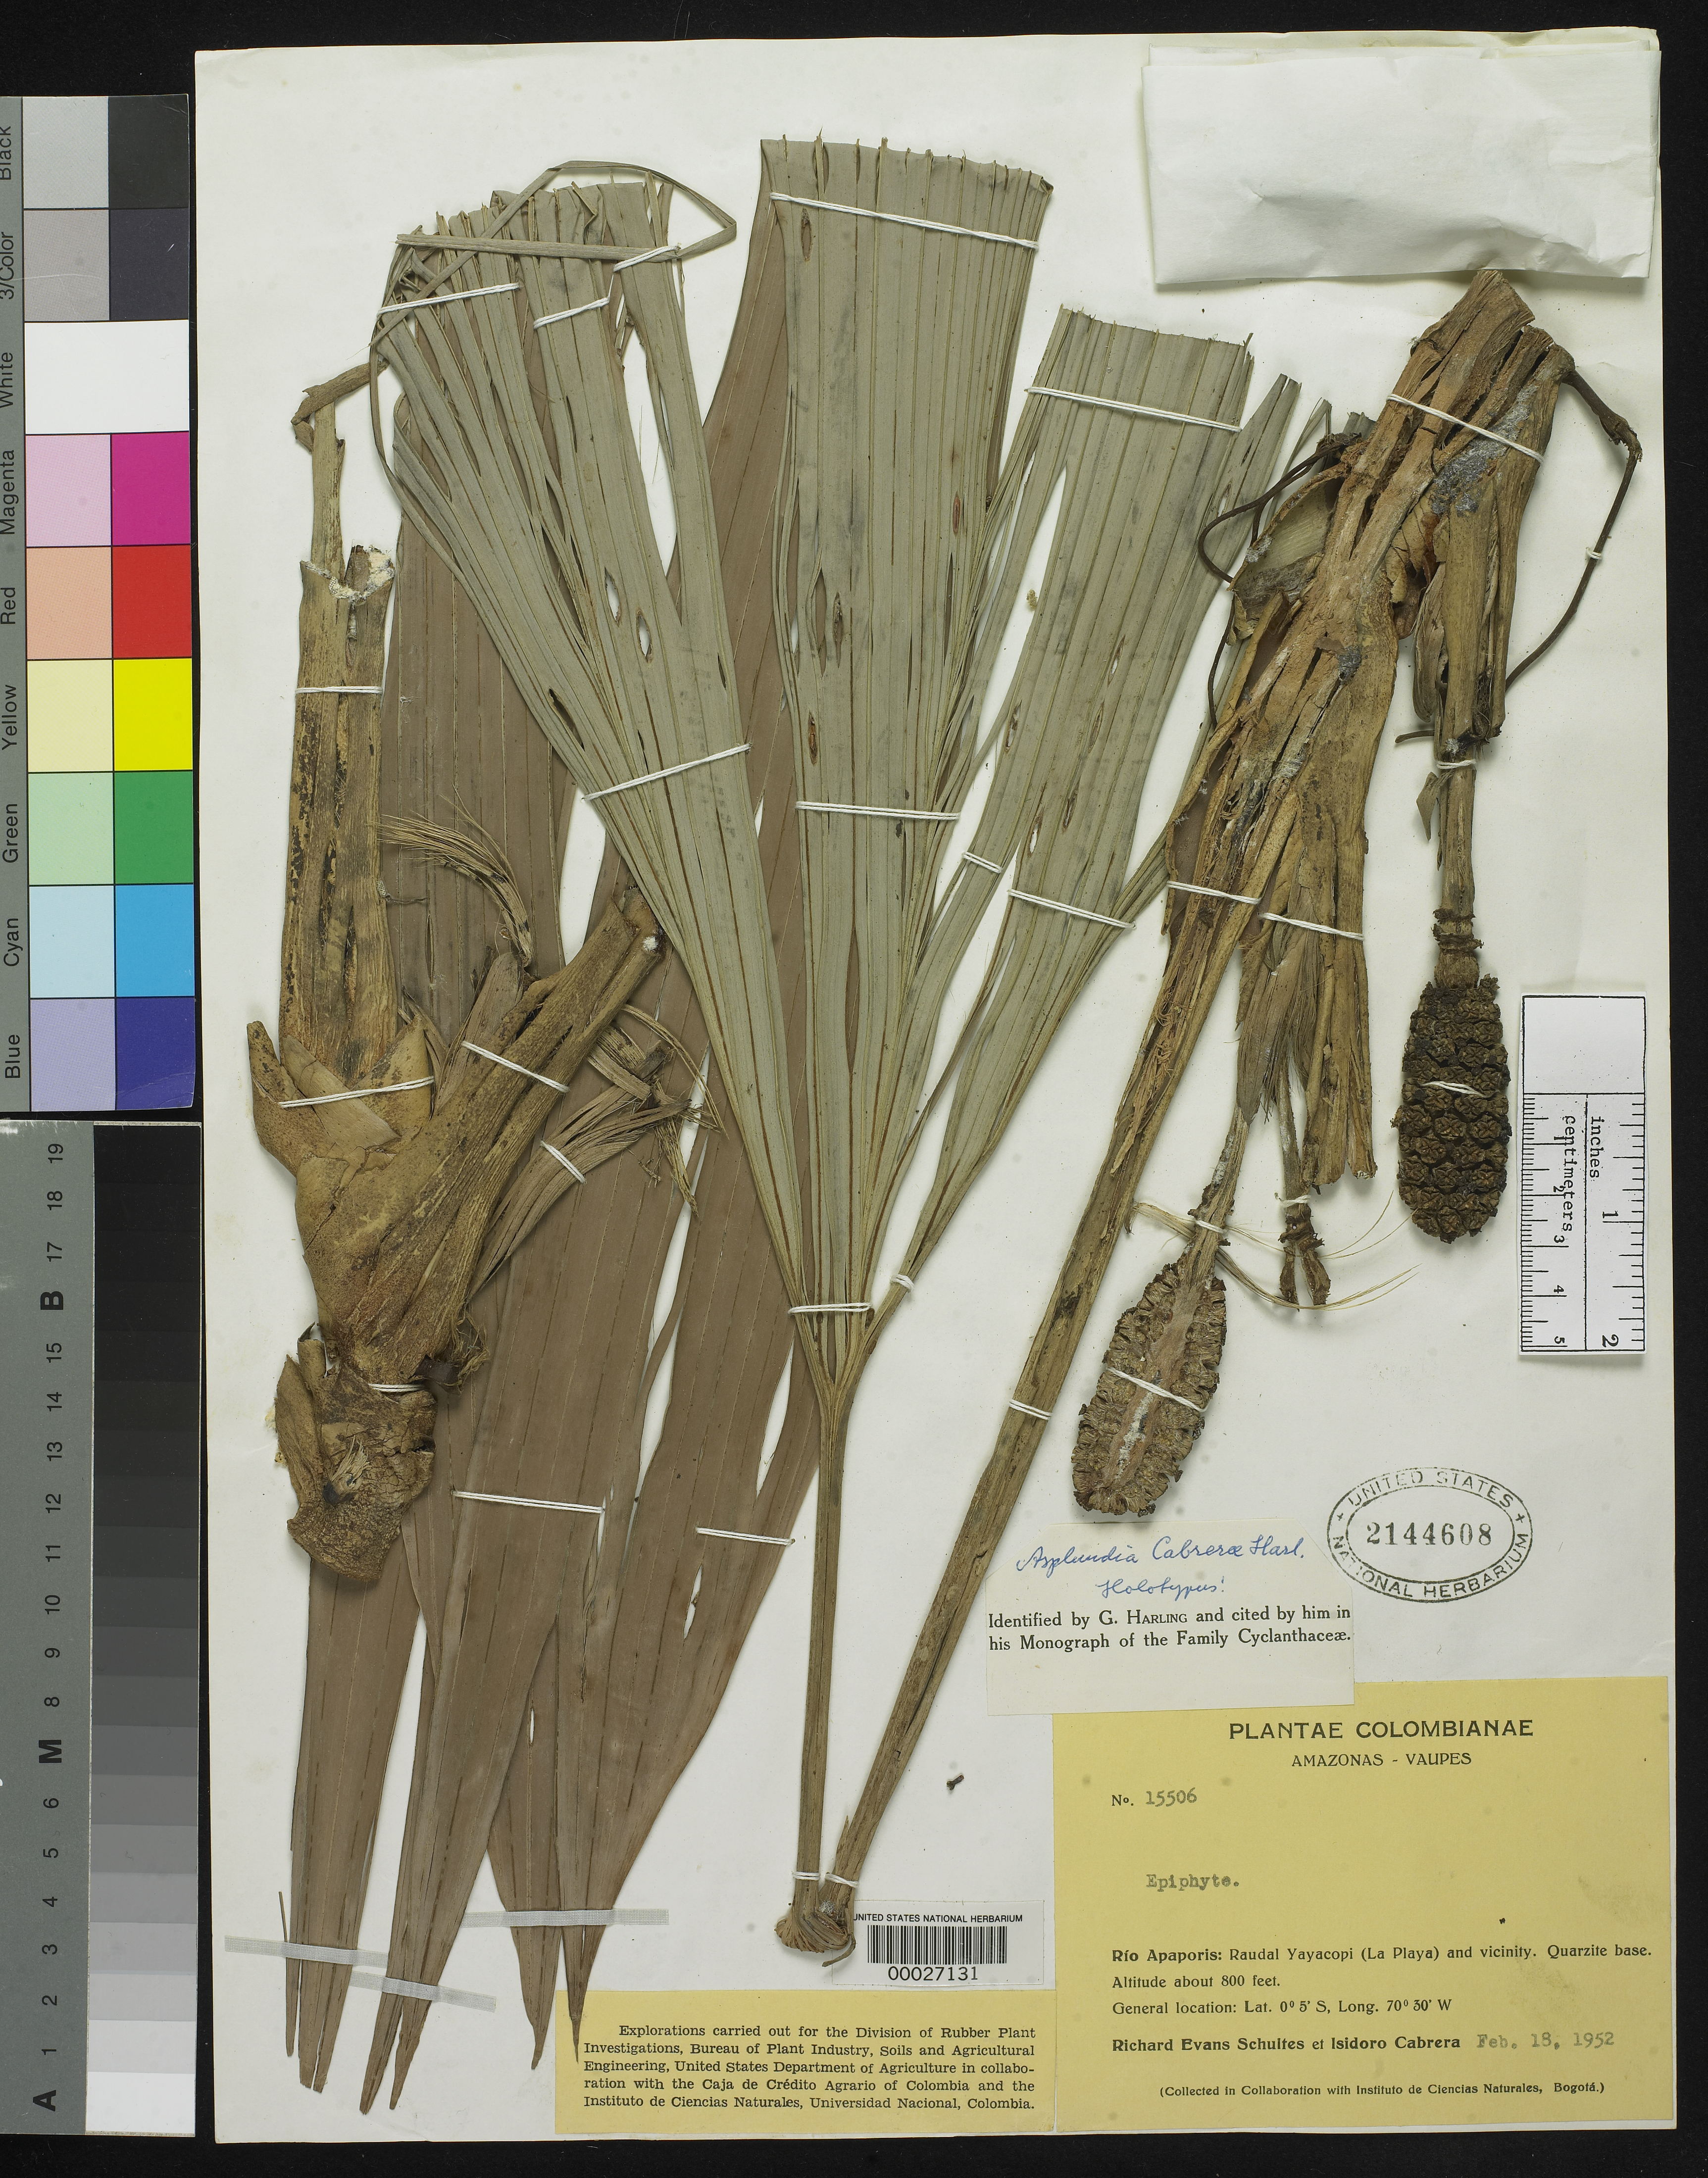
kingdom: Plantae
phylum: Tracheophyta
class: Liliopsida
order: Pandanales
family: Cyclanthaceae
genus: Asplundia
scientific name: Asplundia cabrerae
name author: Harling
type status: Holotype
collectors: R. E. Schultes & I. Cabrera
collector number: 15506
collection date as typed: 18 Feb 1952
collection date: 1952-02-18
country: Colombia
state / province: Amazônas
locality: Border of Vaupes, Rio Apaporis, Raudal Ya Yacopi (La Playa) .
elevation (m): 2700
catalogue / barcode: US 2144608